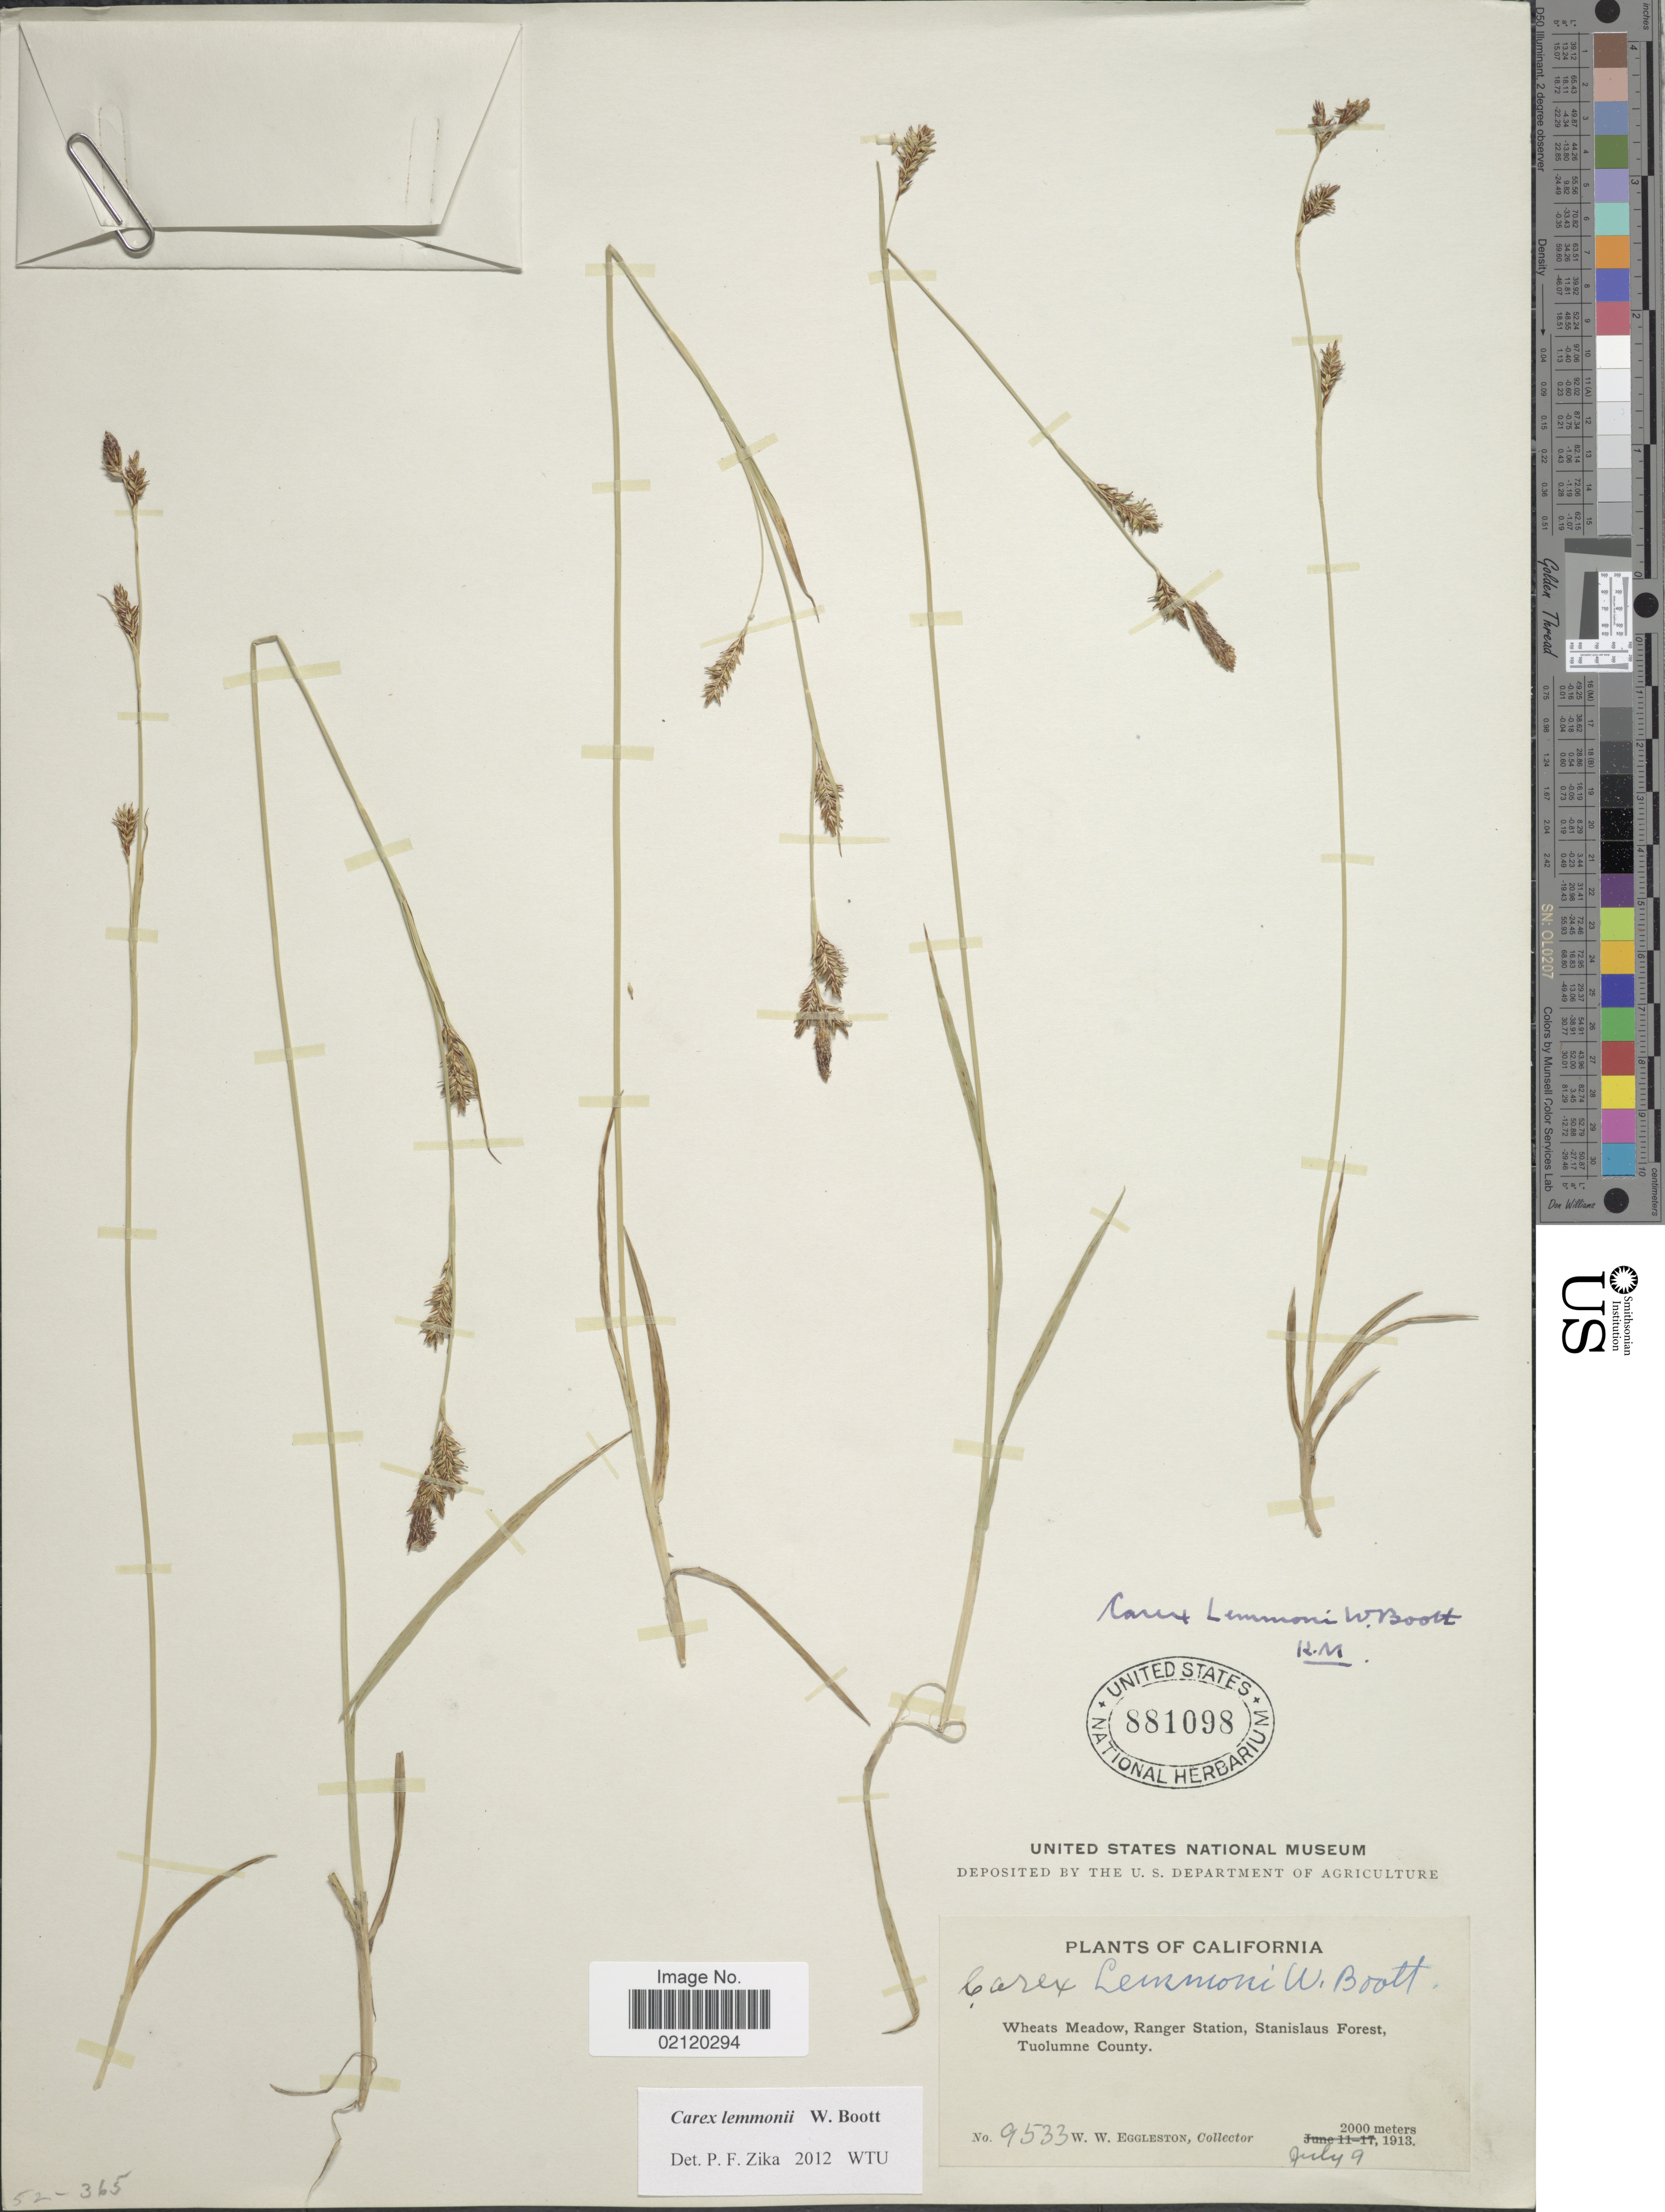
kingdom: Plantae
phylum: Tracheophyta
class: Liliopsida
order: Poales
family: Cyperaceae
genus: Carex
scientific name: Carex lemmonii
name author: W. Boott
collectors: W. W. Eggleston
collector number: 9533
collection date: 1913-07-09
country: United States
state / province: California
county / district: Tuolumne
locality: Wheats meadow, Ranger Station, Stanislaus Forest, Tuolumne County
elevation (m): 2000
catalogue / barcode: US 881098